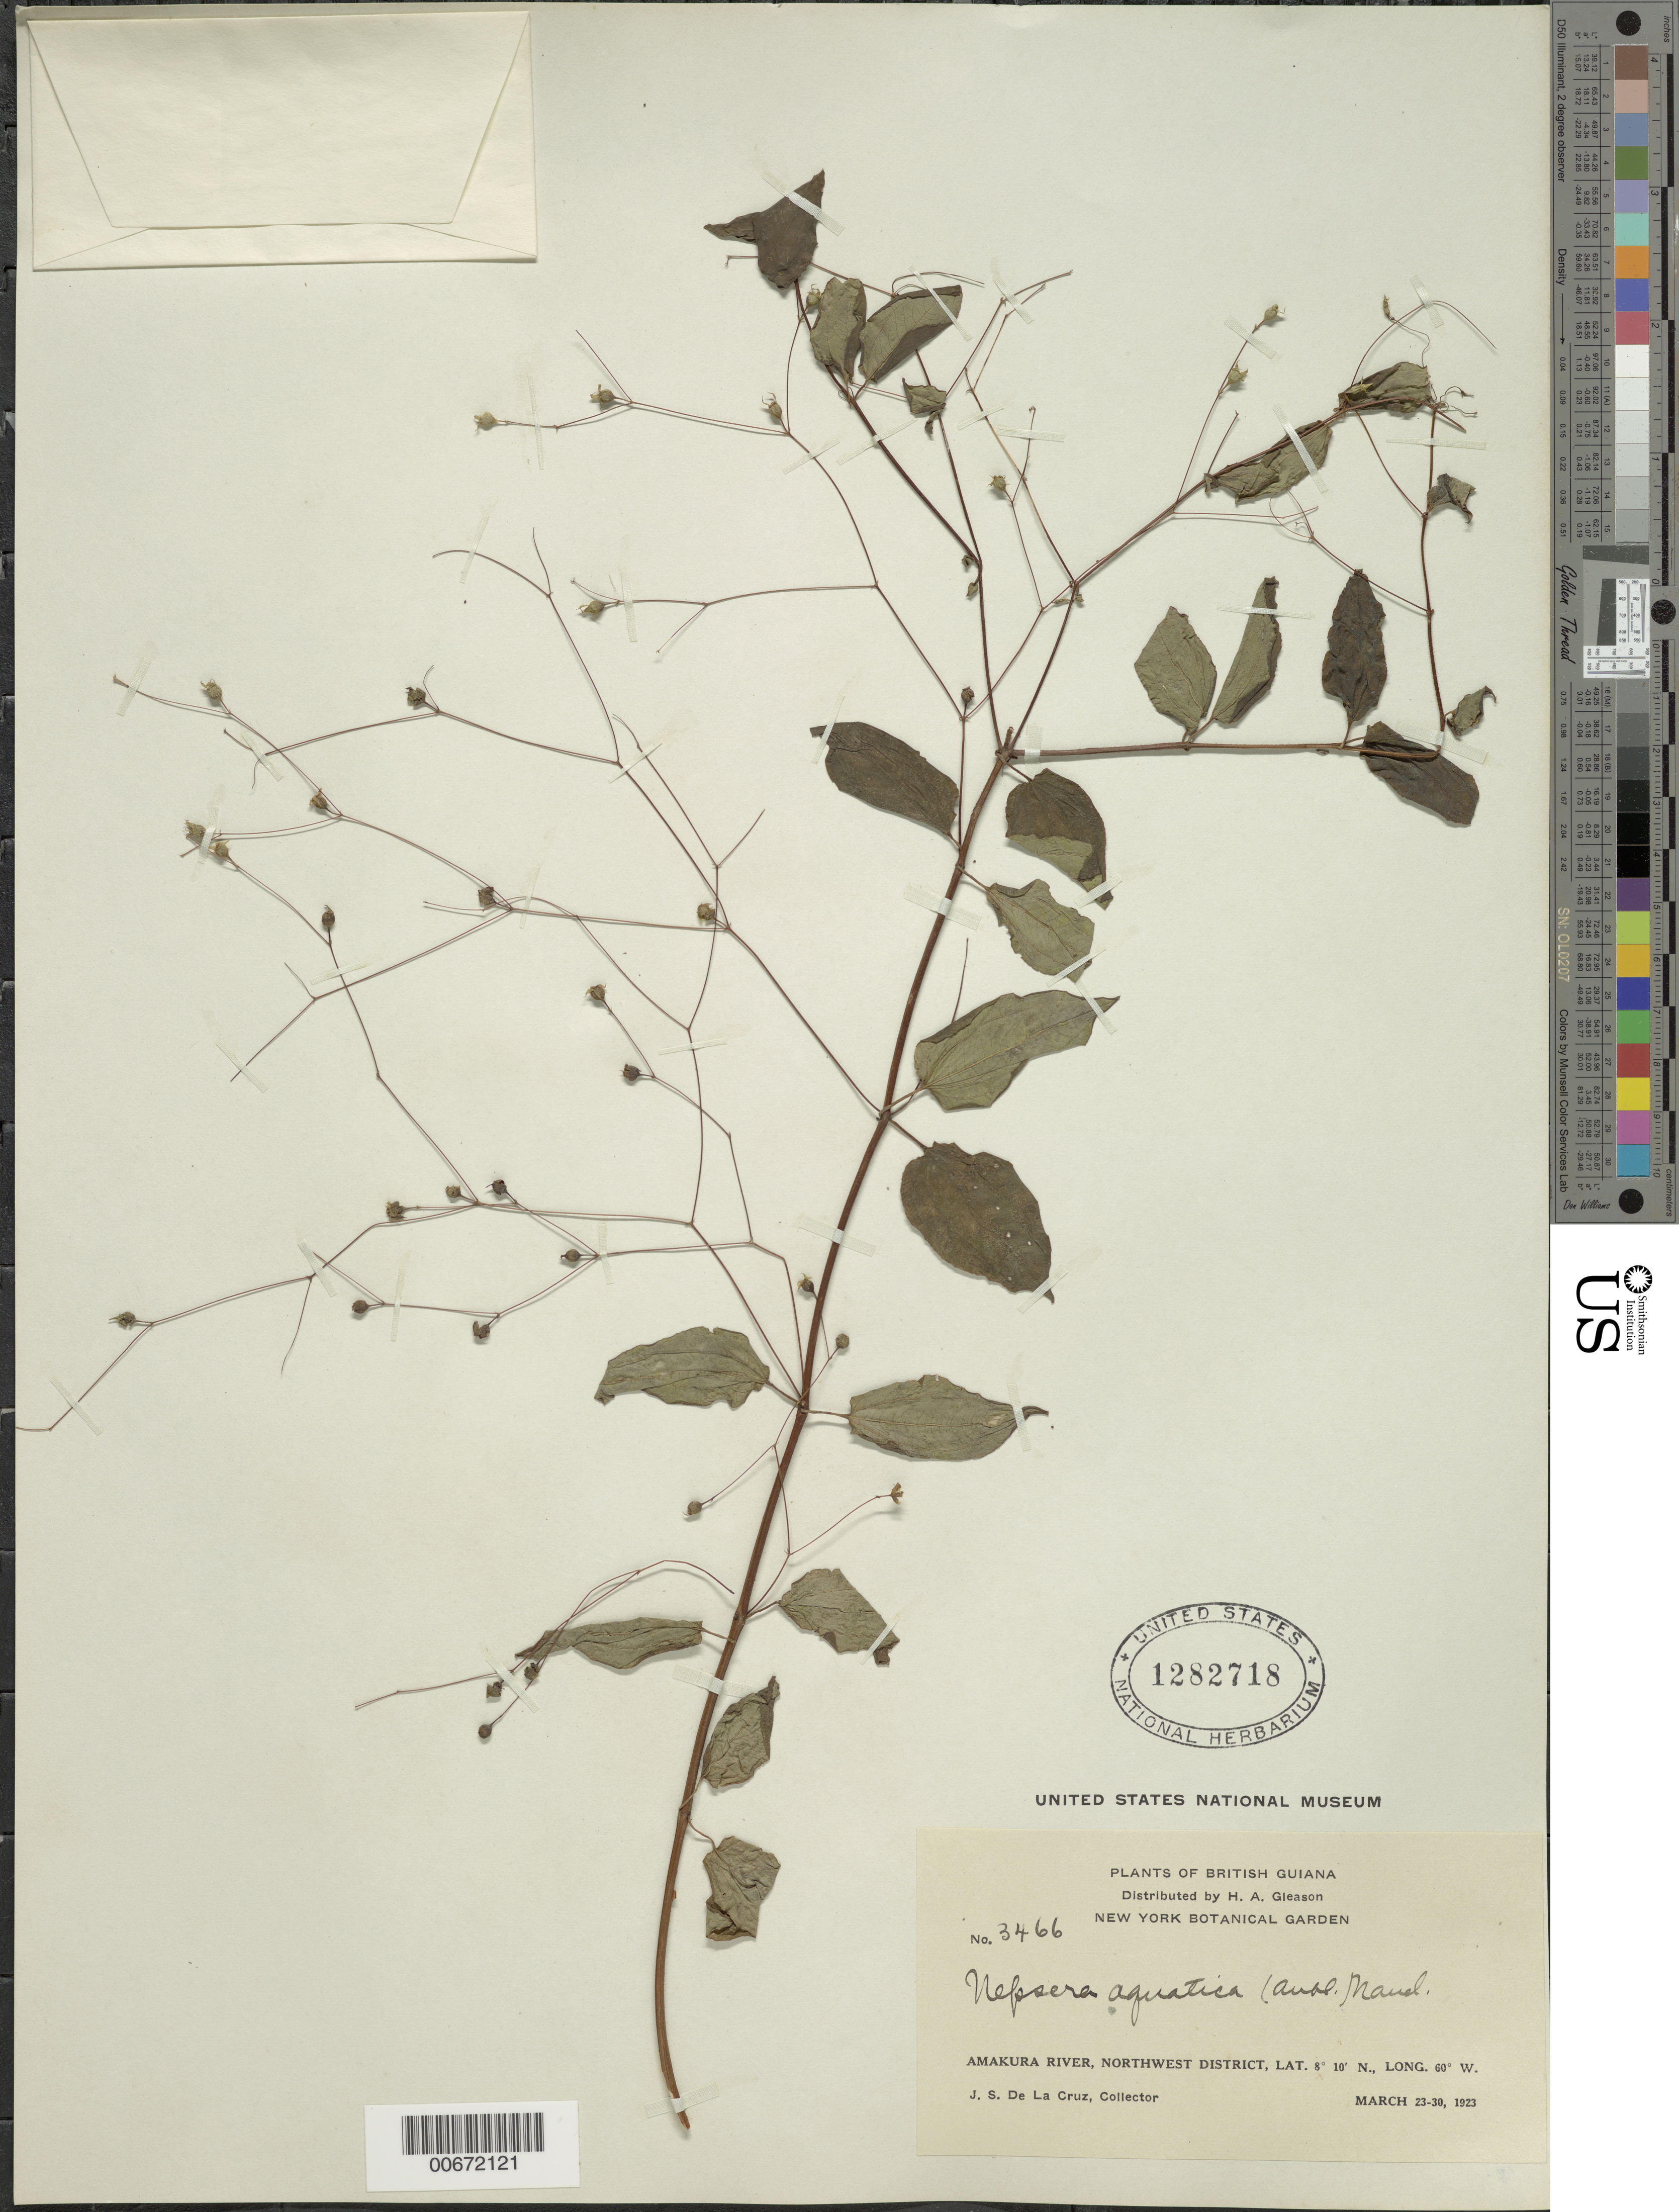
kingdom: Plantae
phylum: Tracheophyta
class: Magnoliopsida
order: Myrtales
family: Melastomataceae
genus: Nepsera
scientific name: Nepsera aquatica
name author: (Aubl.) Naudin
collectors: J. S. de la Cruz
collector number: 3466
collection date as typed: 23-Mar-23 to 30-Mar-23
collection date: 1923-03-23/1923-03-30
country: Guyana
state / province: Barima-Waini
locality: Amakura R., NW District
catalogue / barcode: US 1282718